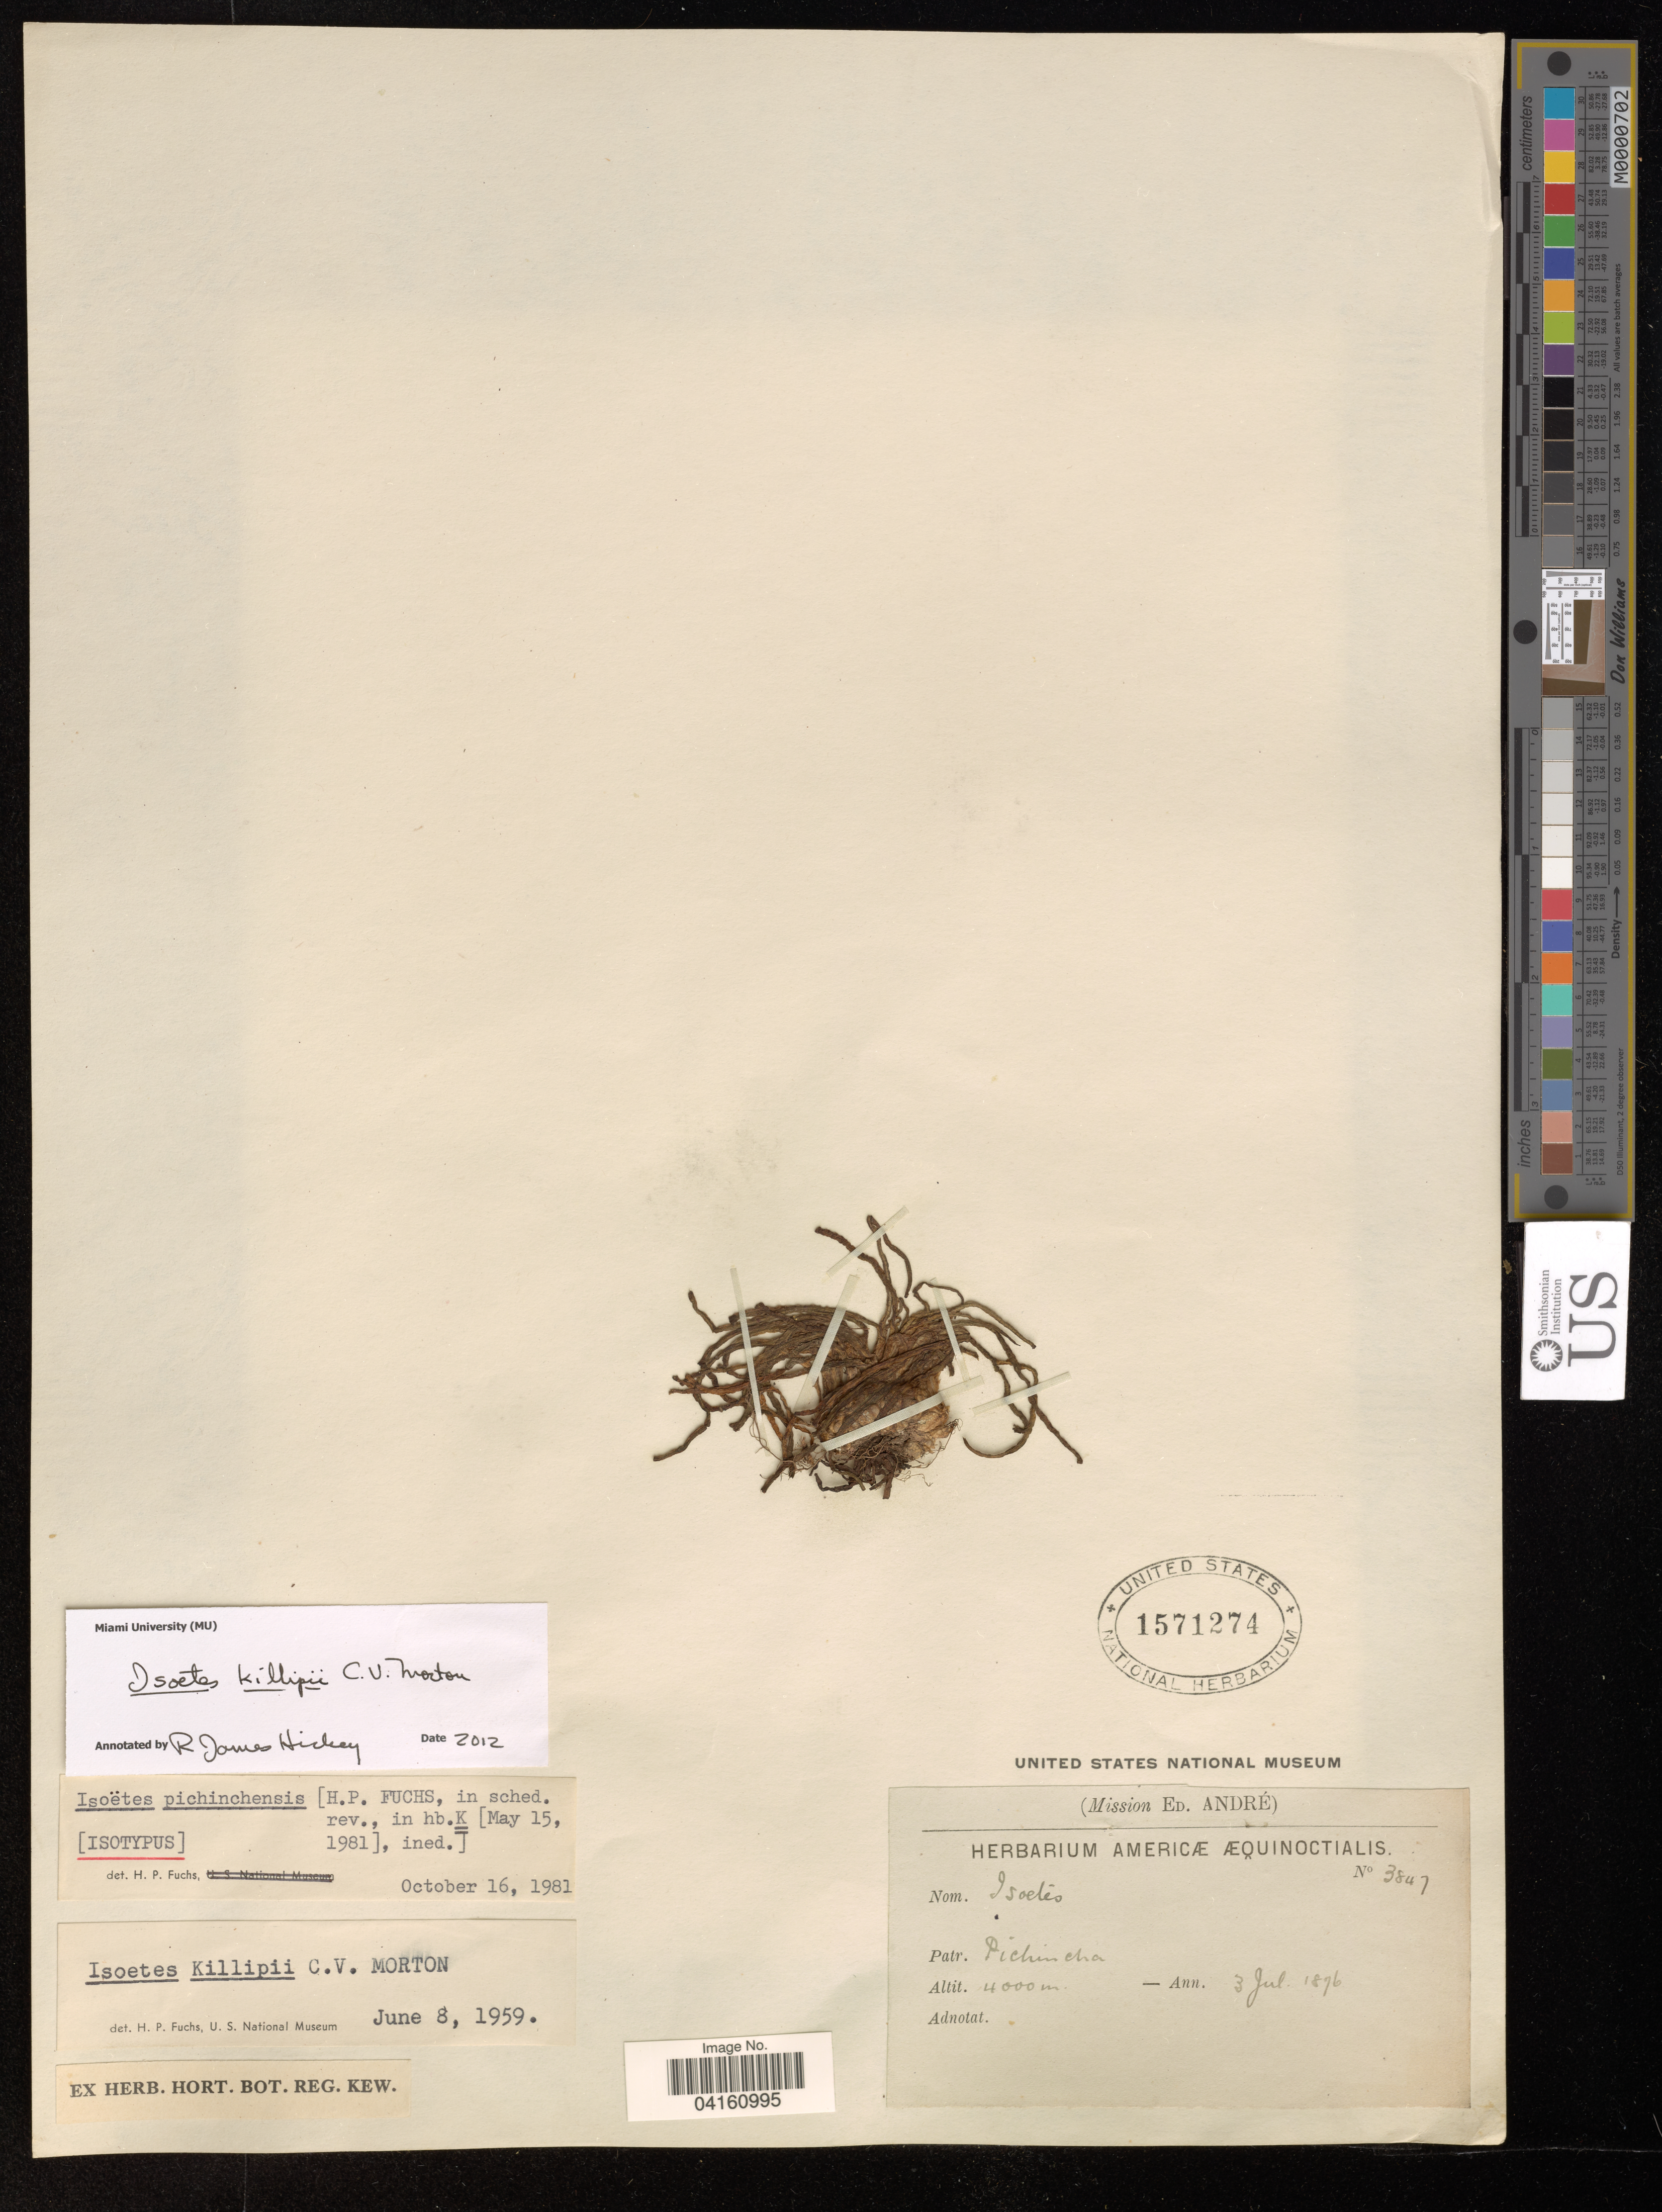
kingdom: Plantae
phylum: Tracheophyta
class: Lycopodiopsida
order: Isoetales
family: Isoetaceae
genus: Isoetes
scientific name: Isoetes killipii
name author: C.V. Morton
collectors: E. Andre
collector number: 3847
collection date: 1876-07-03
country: Ecuador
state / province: Pichincha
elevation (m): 4000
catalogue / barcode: US 1571274